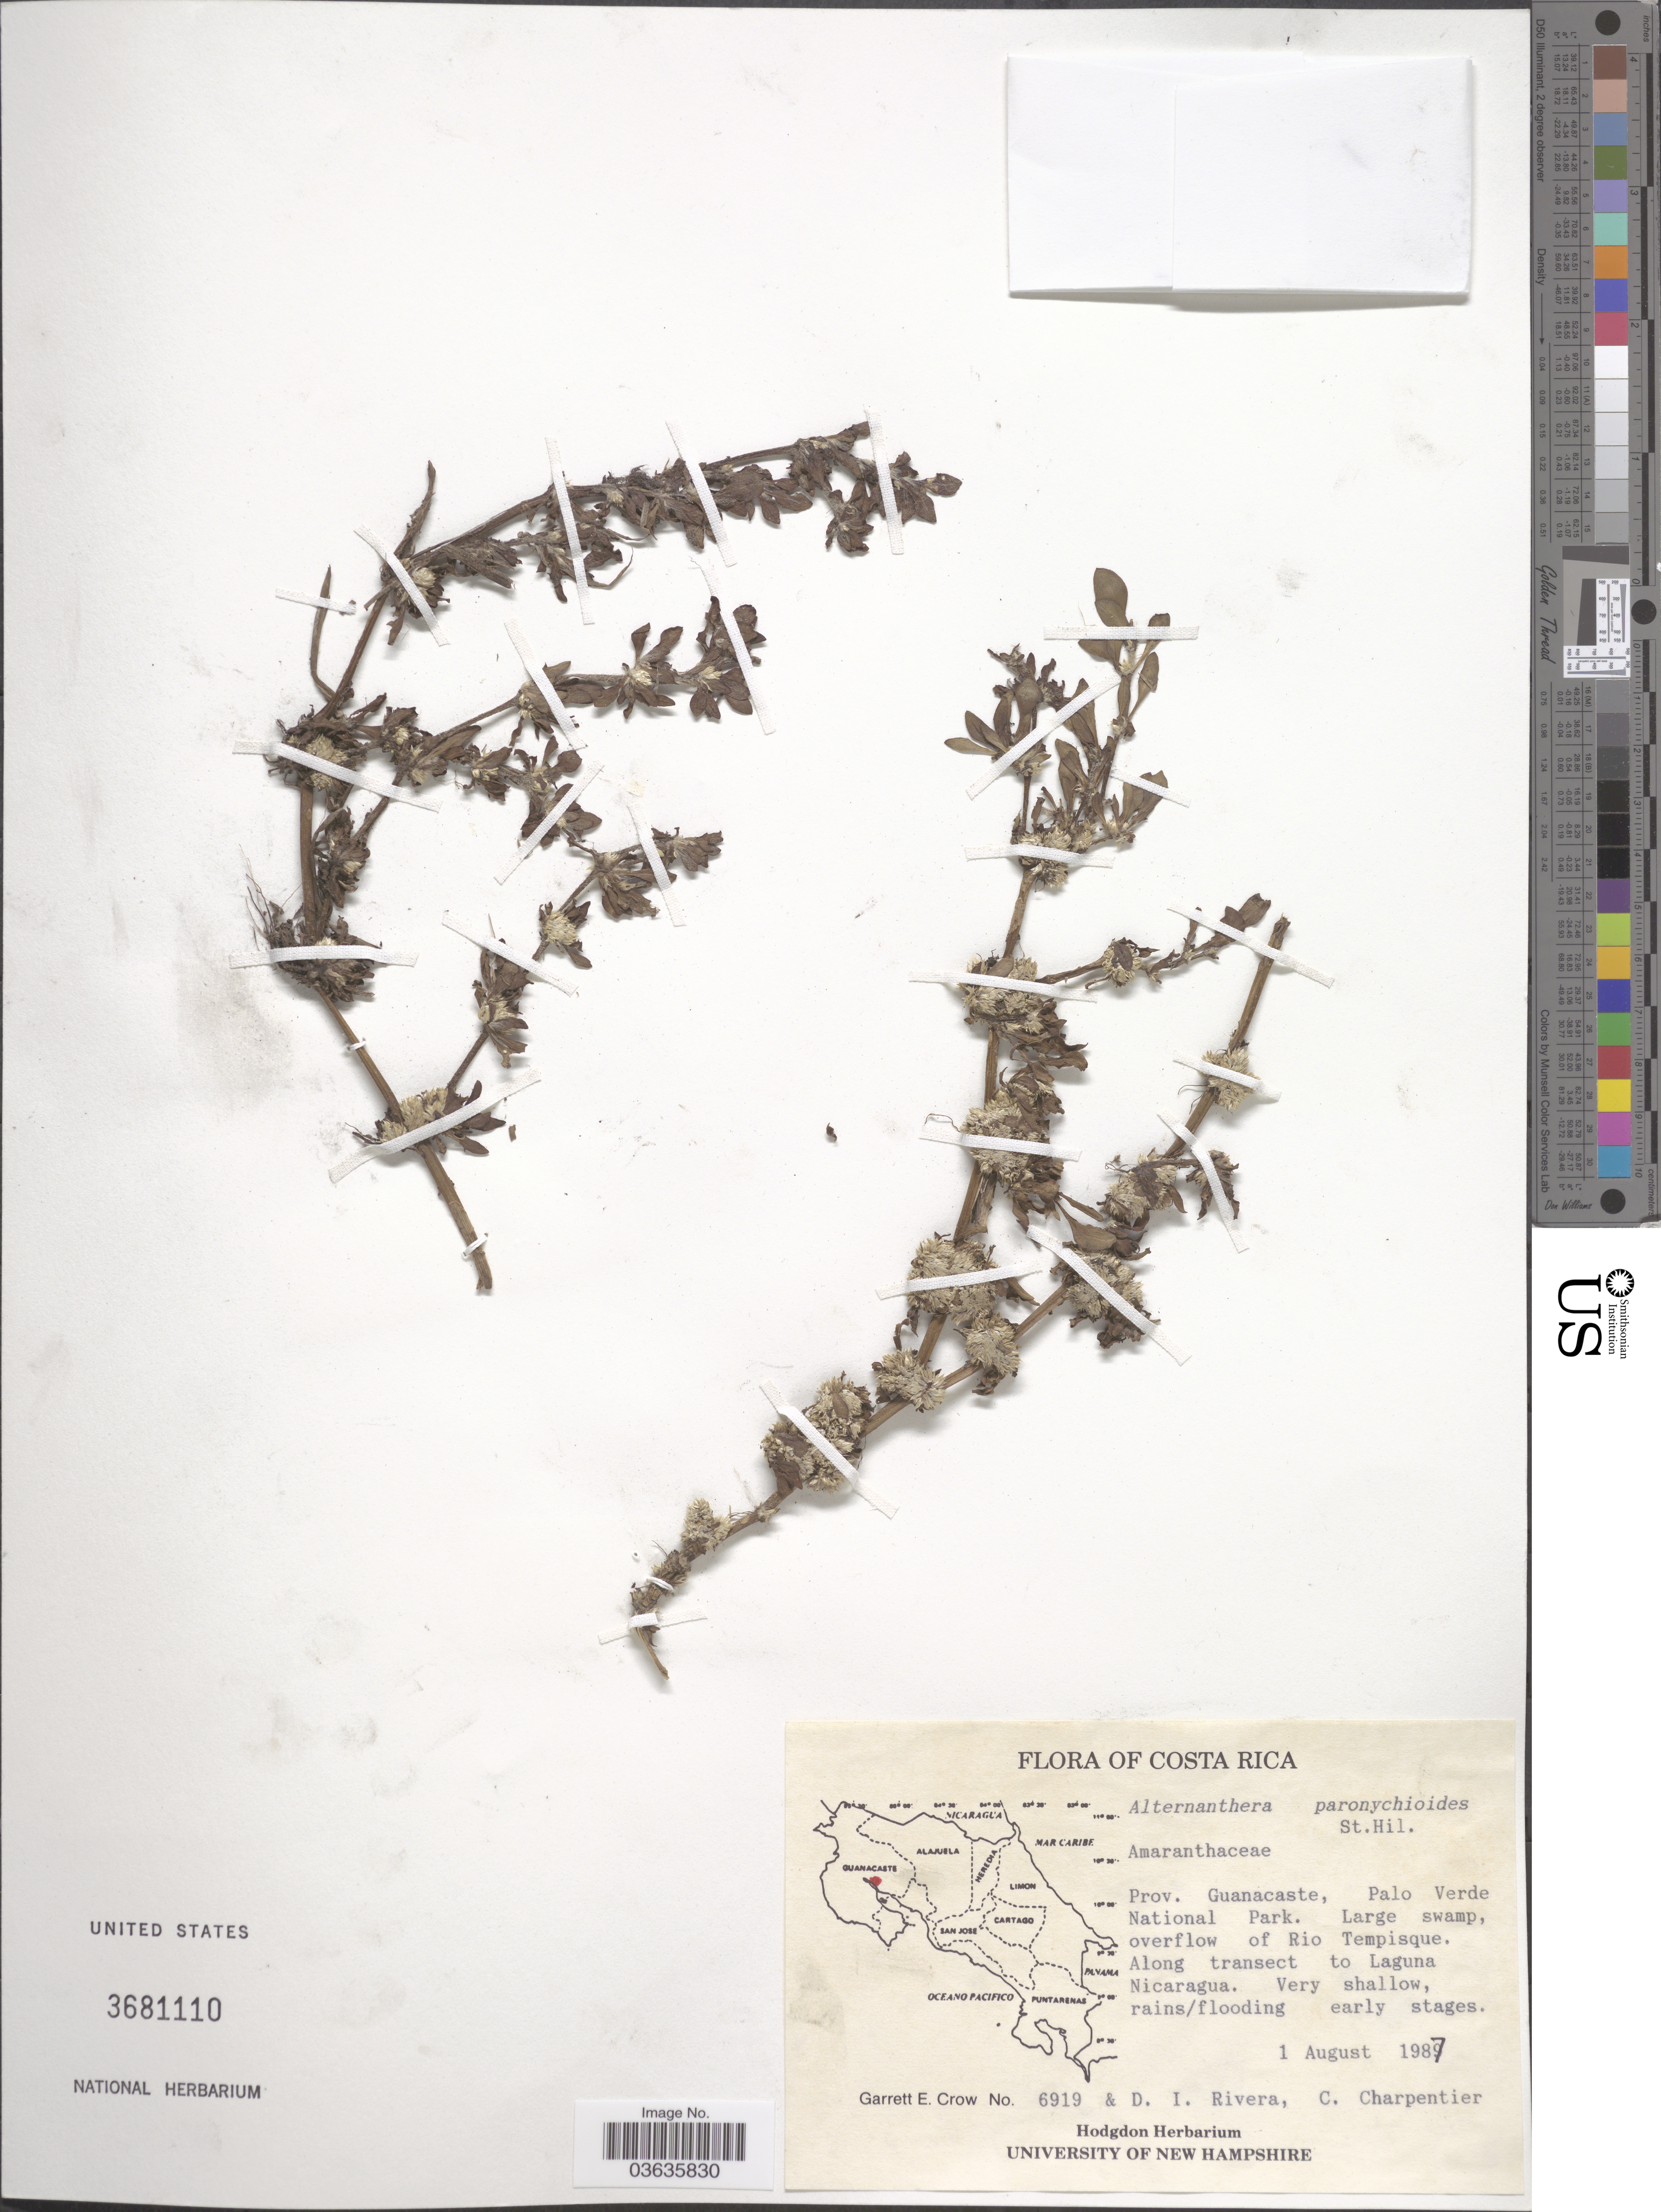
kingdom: Plantae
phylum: Tracheophyta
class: Magnoliopsida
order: Caryophyllales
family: Amaranthaceae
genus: Alternanthera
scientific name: Alternanthera paronychioides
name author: A. St.-Hil.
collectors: G. E. Crow, D. Rivera & C. Charpentier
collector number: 6919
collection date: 1987-08-01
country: Costa Rica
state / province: Guanacaste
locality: Palo Verde National Park. Large swamp, overflow of Rio Tempisque. Along transect to Laguna Nicaragua.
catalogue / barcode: US 3681110